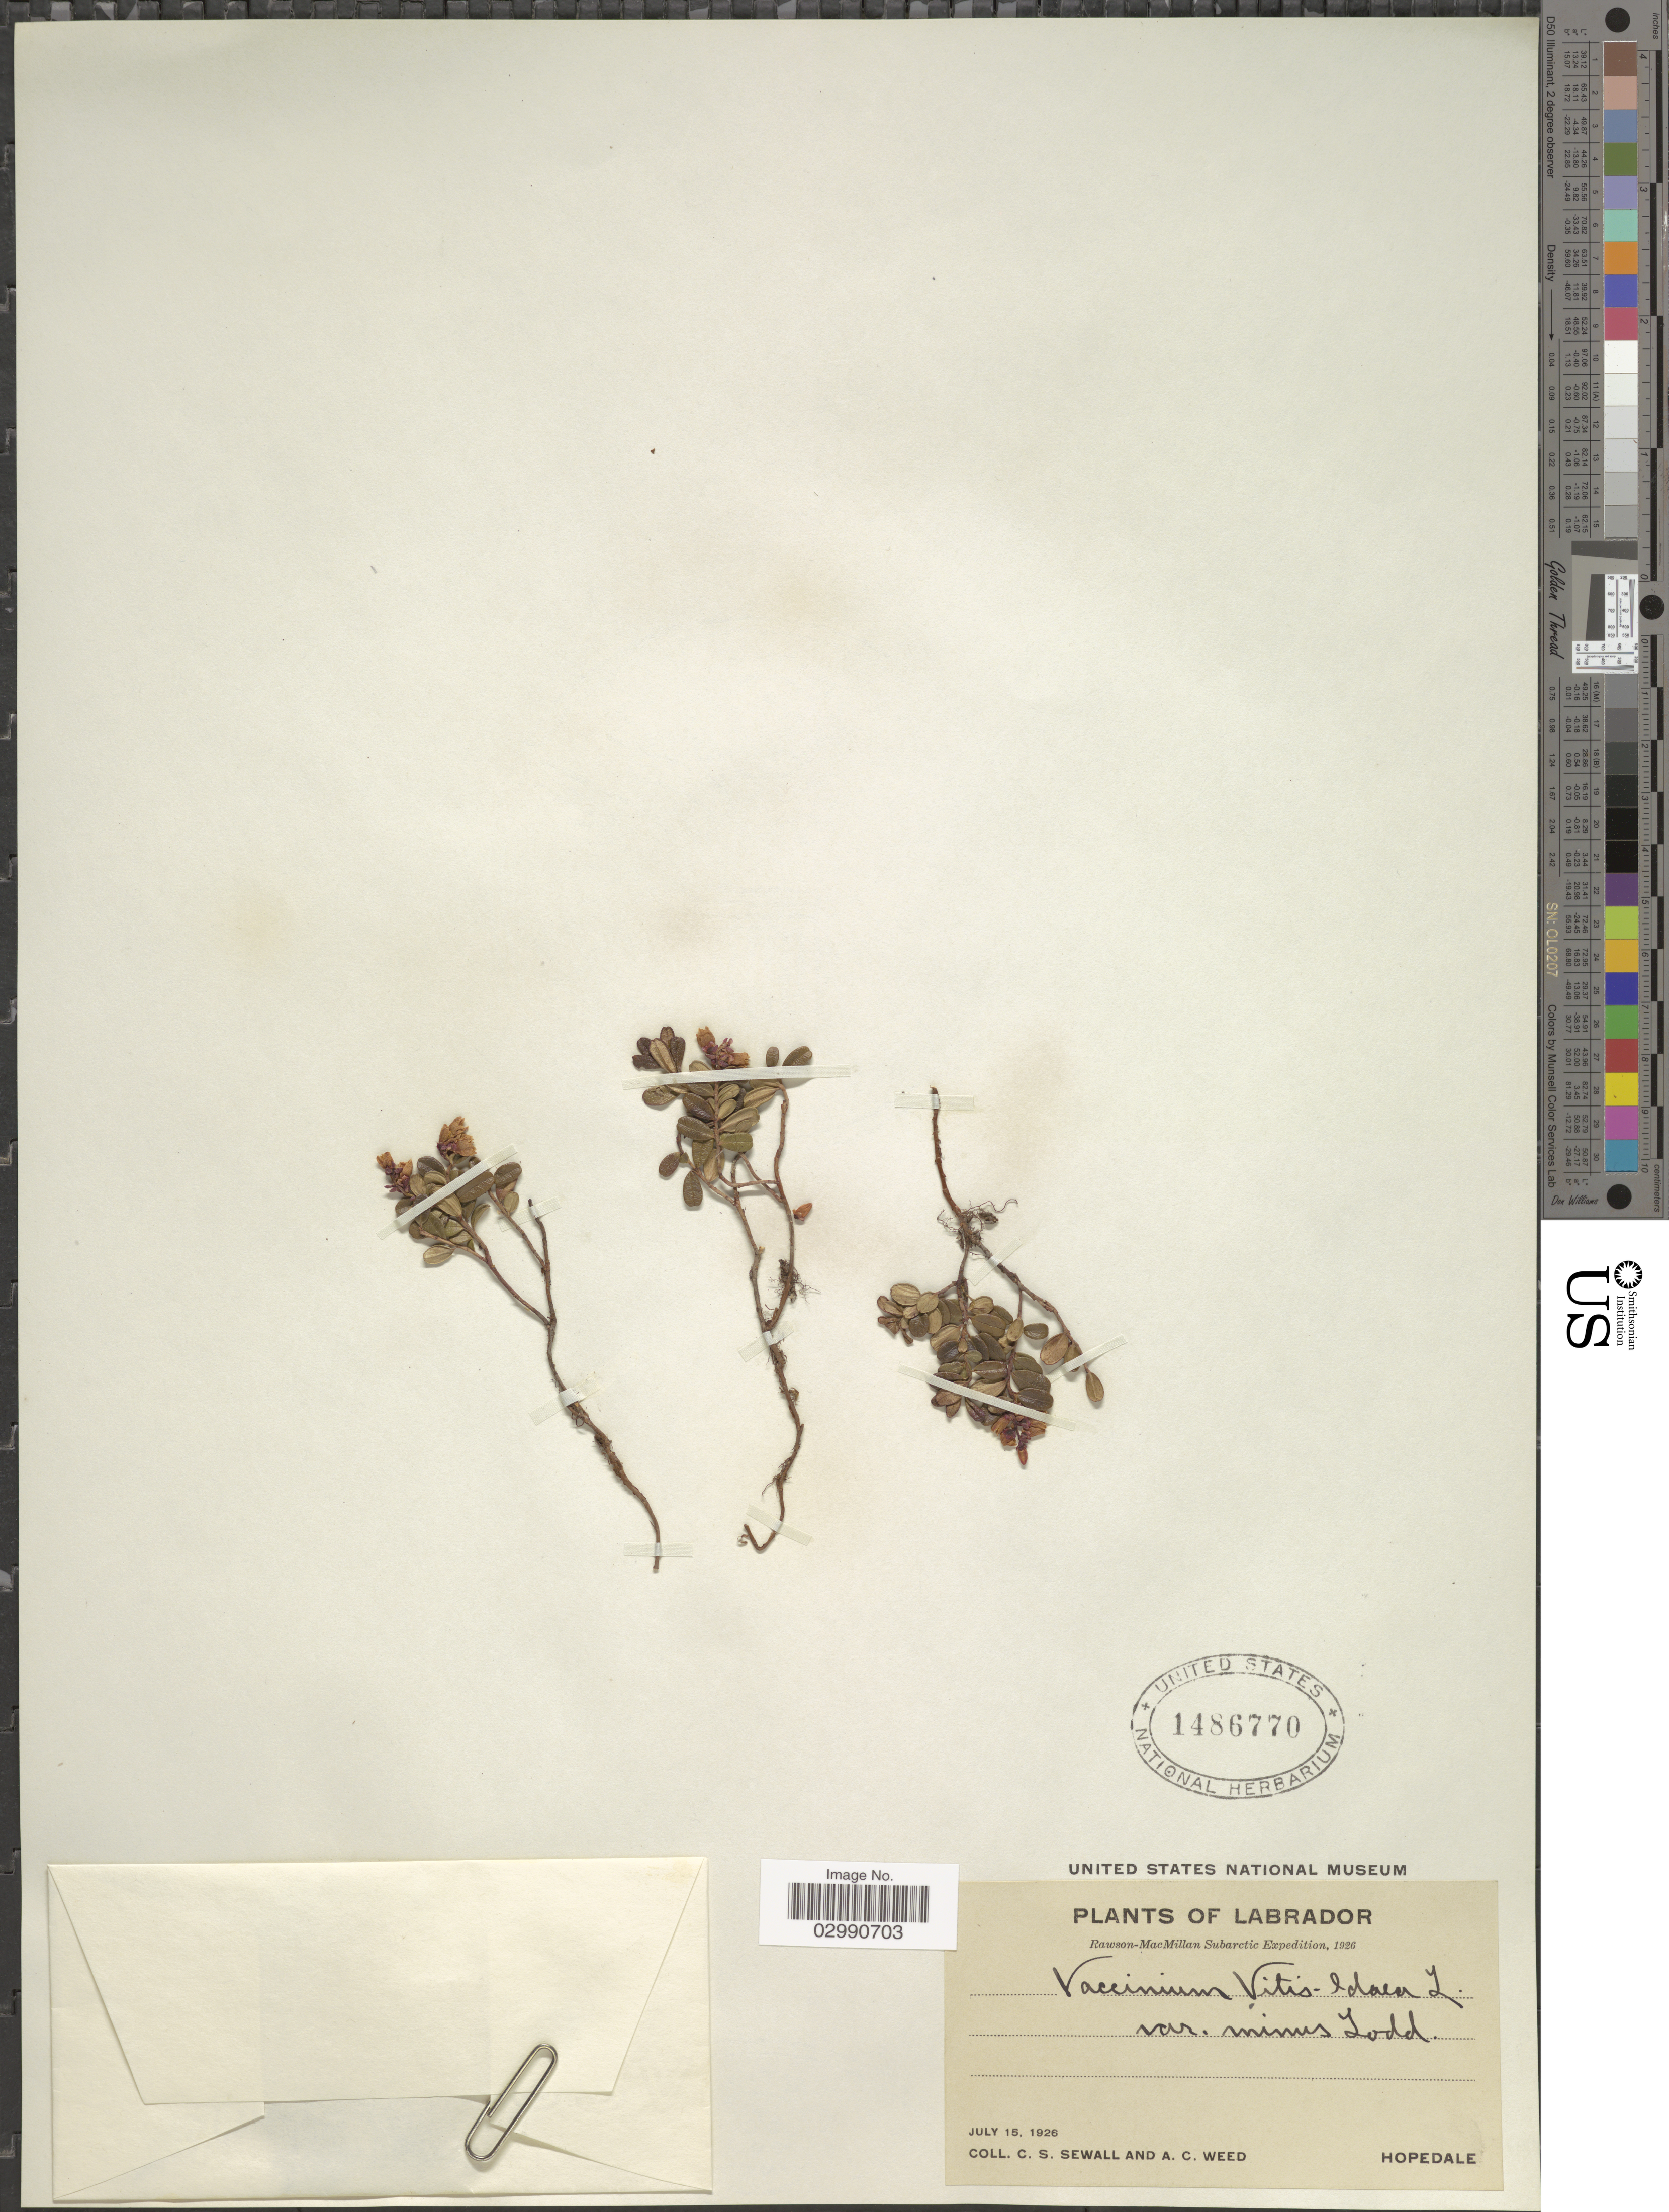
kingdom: Plantae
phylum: Tracheophyta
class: Magnoliopsida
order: Ericales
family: Ericaceae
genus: Vaccinium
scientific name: Vaccinium vitis-idaea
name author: L.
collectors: C. Sewall & A. Weed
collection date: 1926-07-15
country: Canada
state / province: Newfoundland and Labrador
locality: Labrador, Rawson-MacMillan Subarctic, Hopedale.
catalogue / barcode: US 1486770